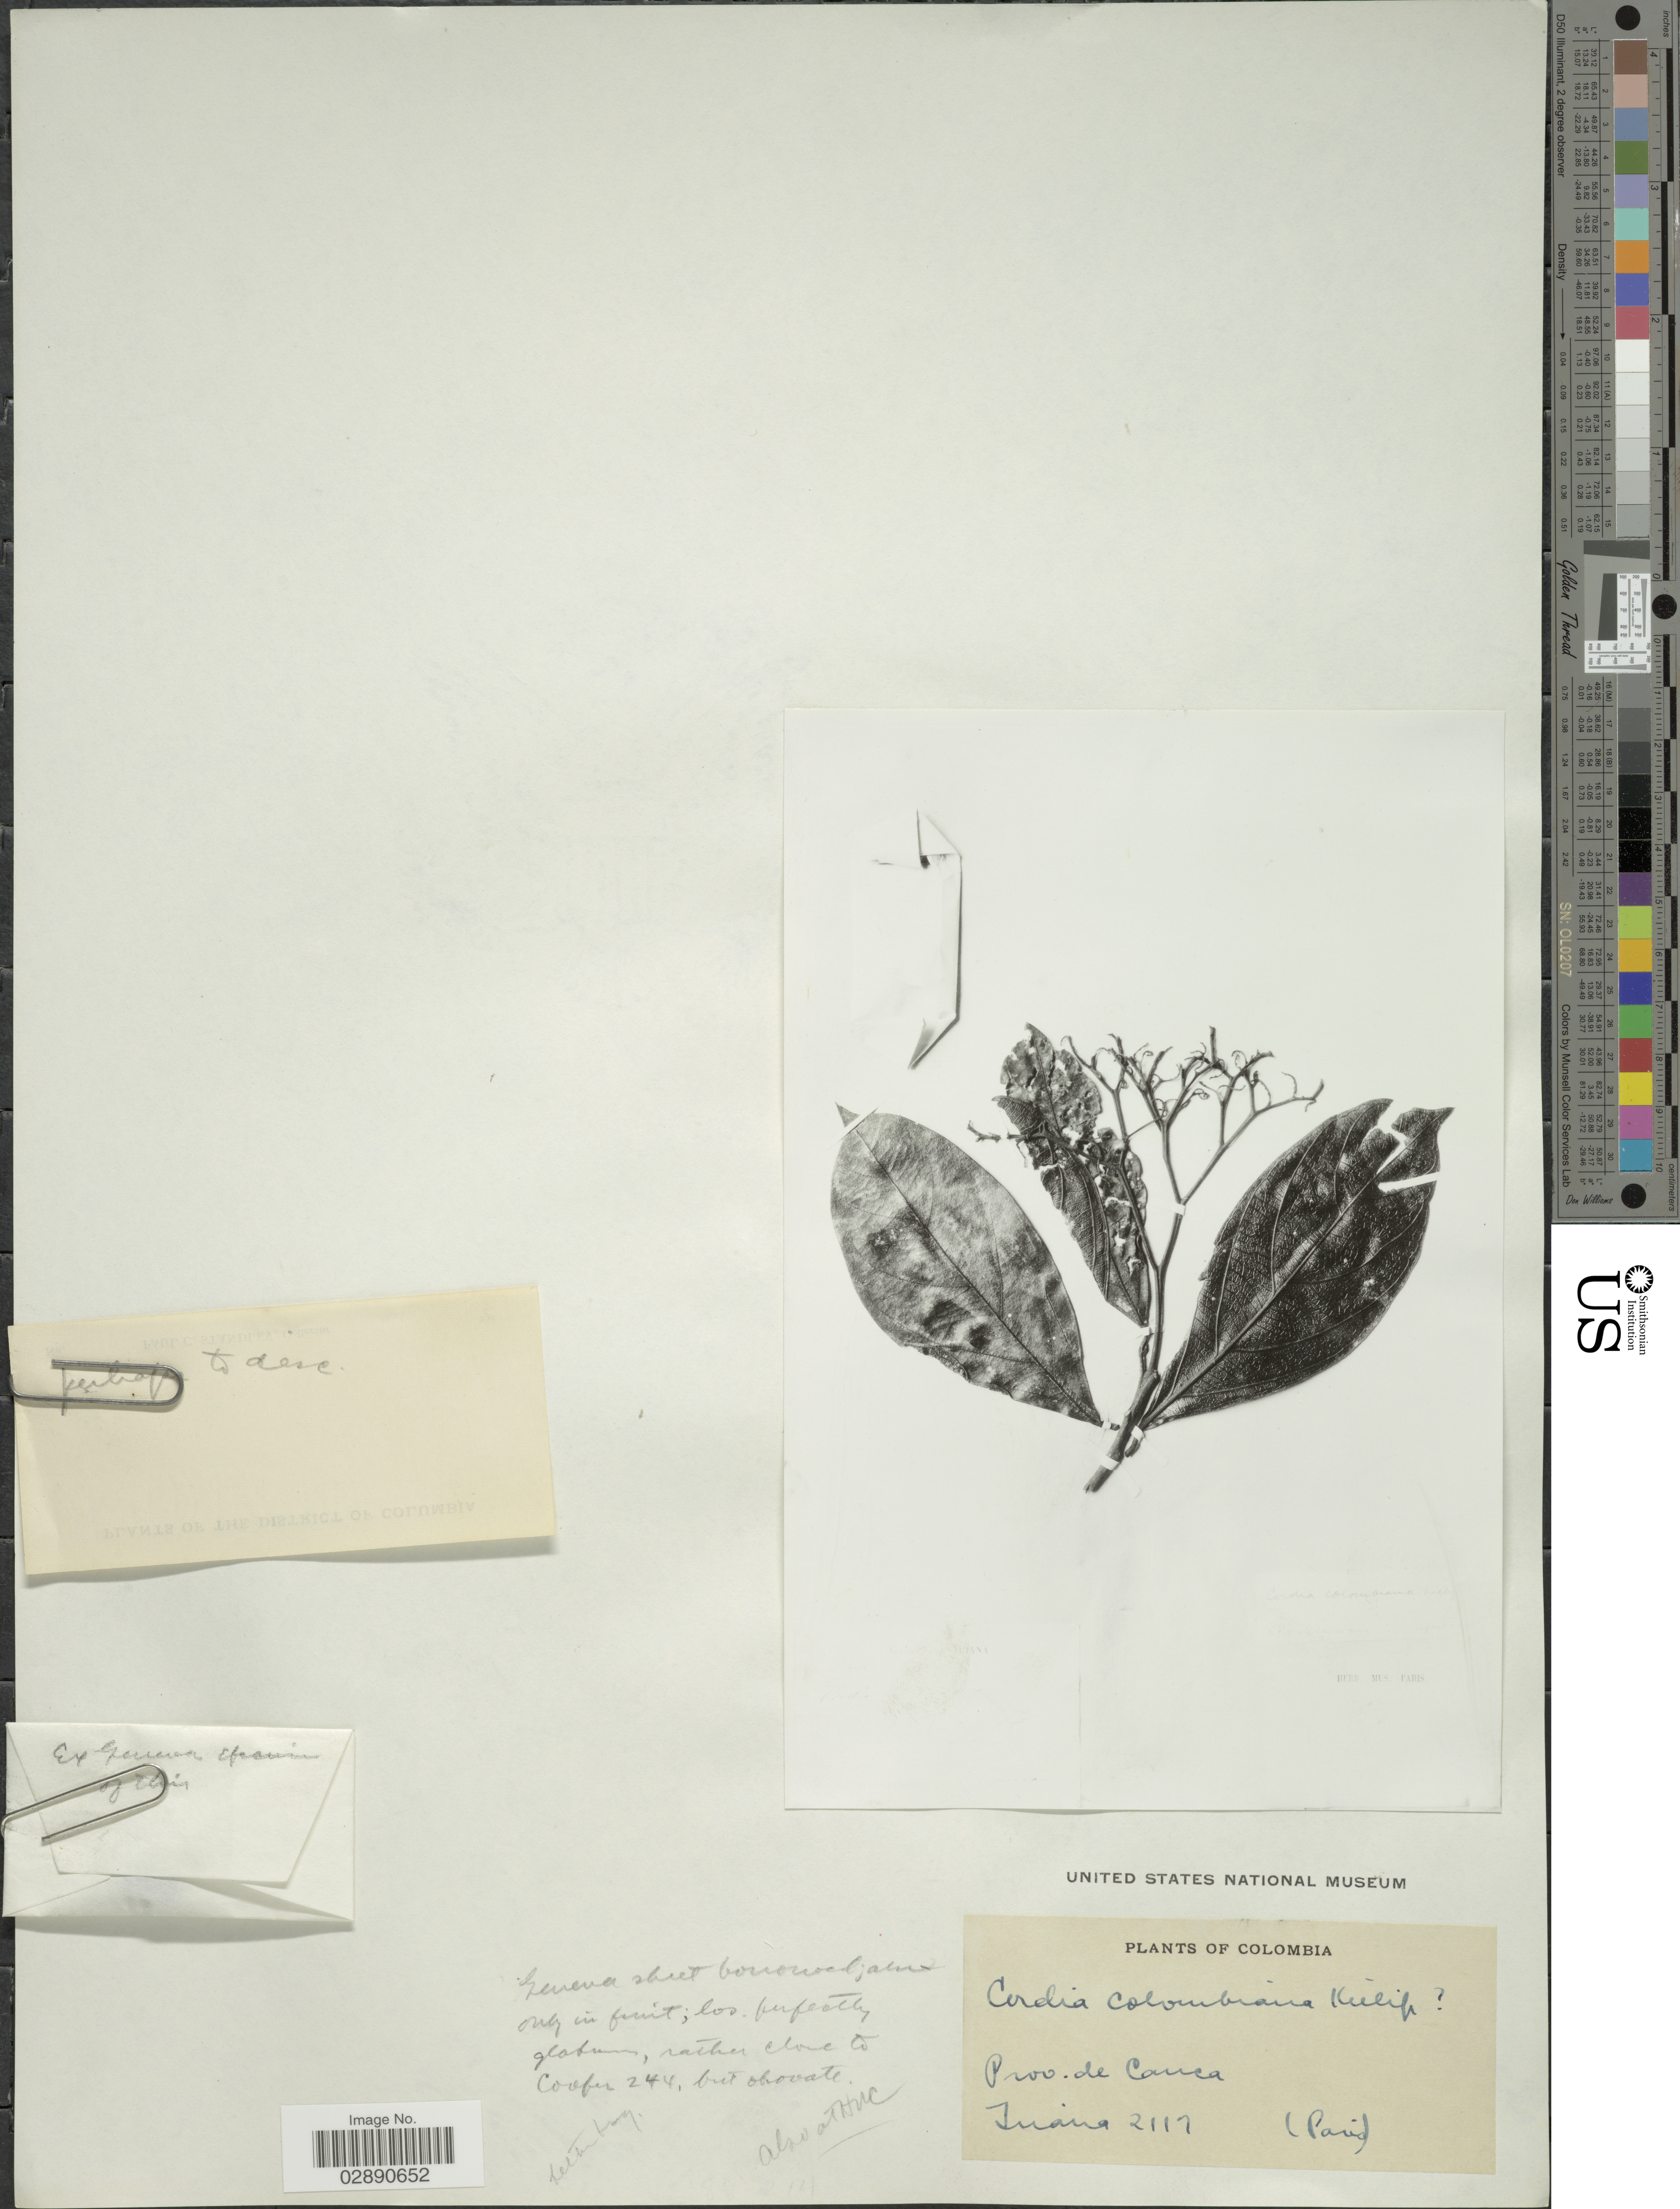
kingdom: Plantae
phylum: Tracheophyta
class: Magnoliopsida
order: Boraginales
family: Cordiaceae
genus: Cordia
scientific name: Cordia colombiana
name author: Killip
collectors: Juána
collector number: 2117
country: Colombia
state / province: Cauca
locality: Prov. de Cauca. (Pavó [interpreted]).